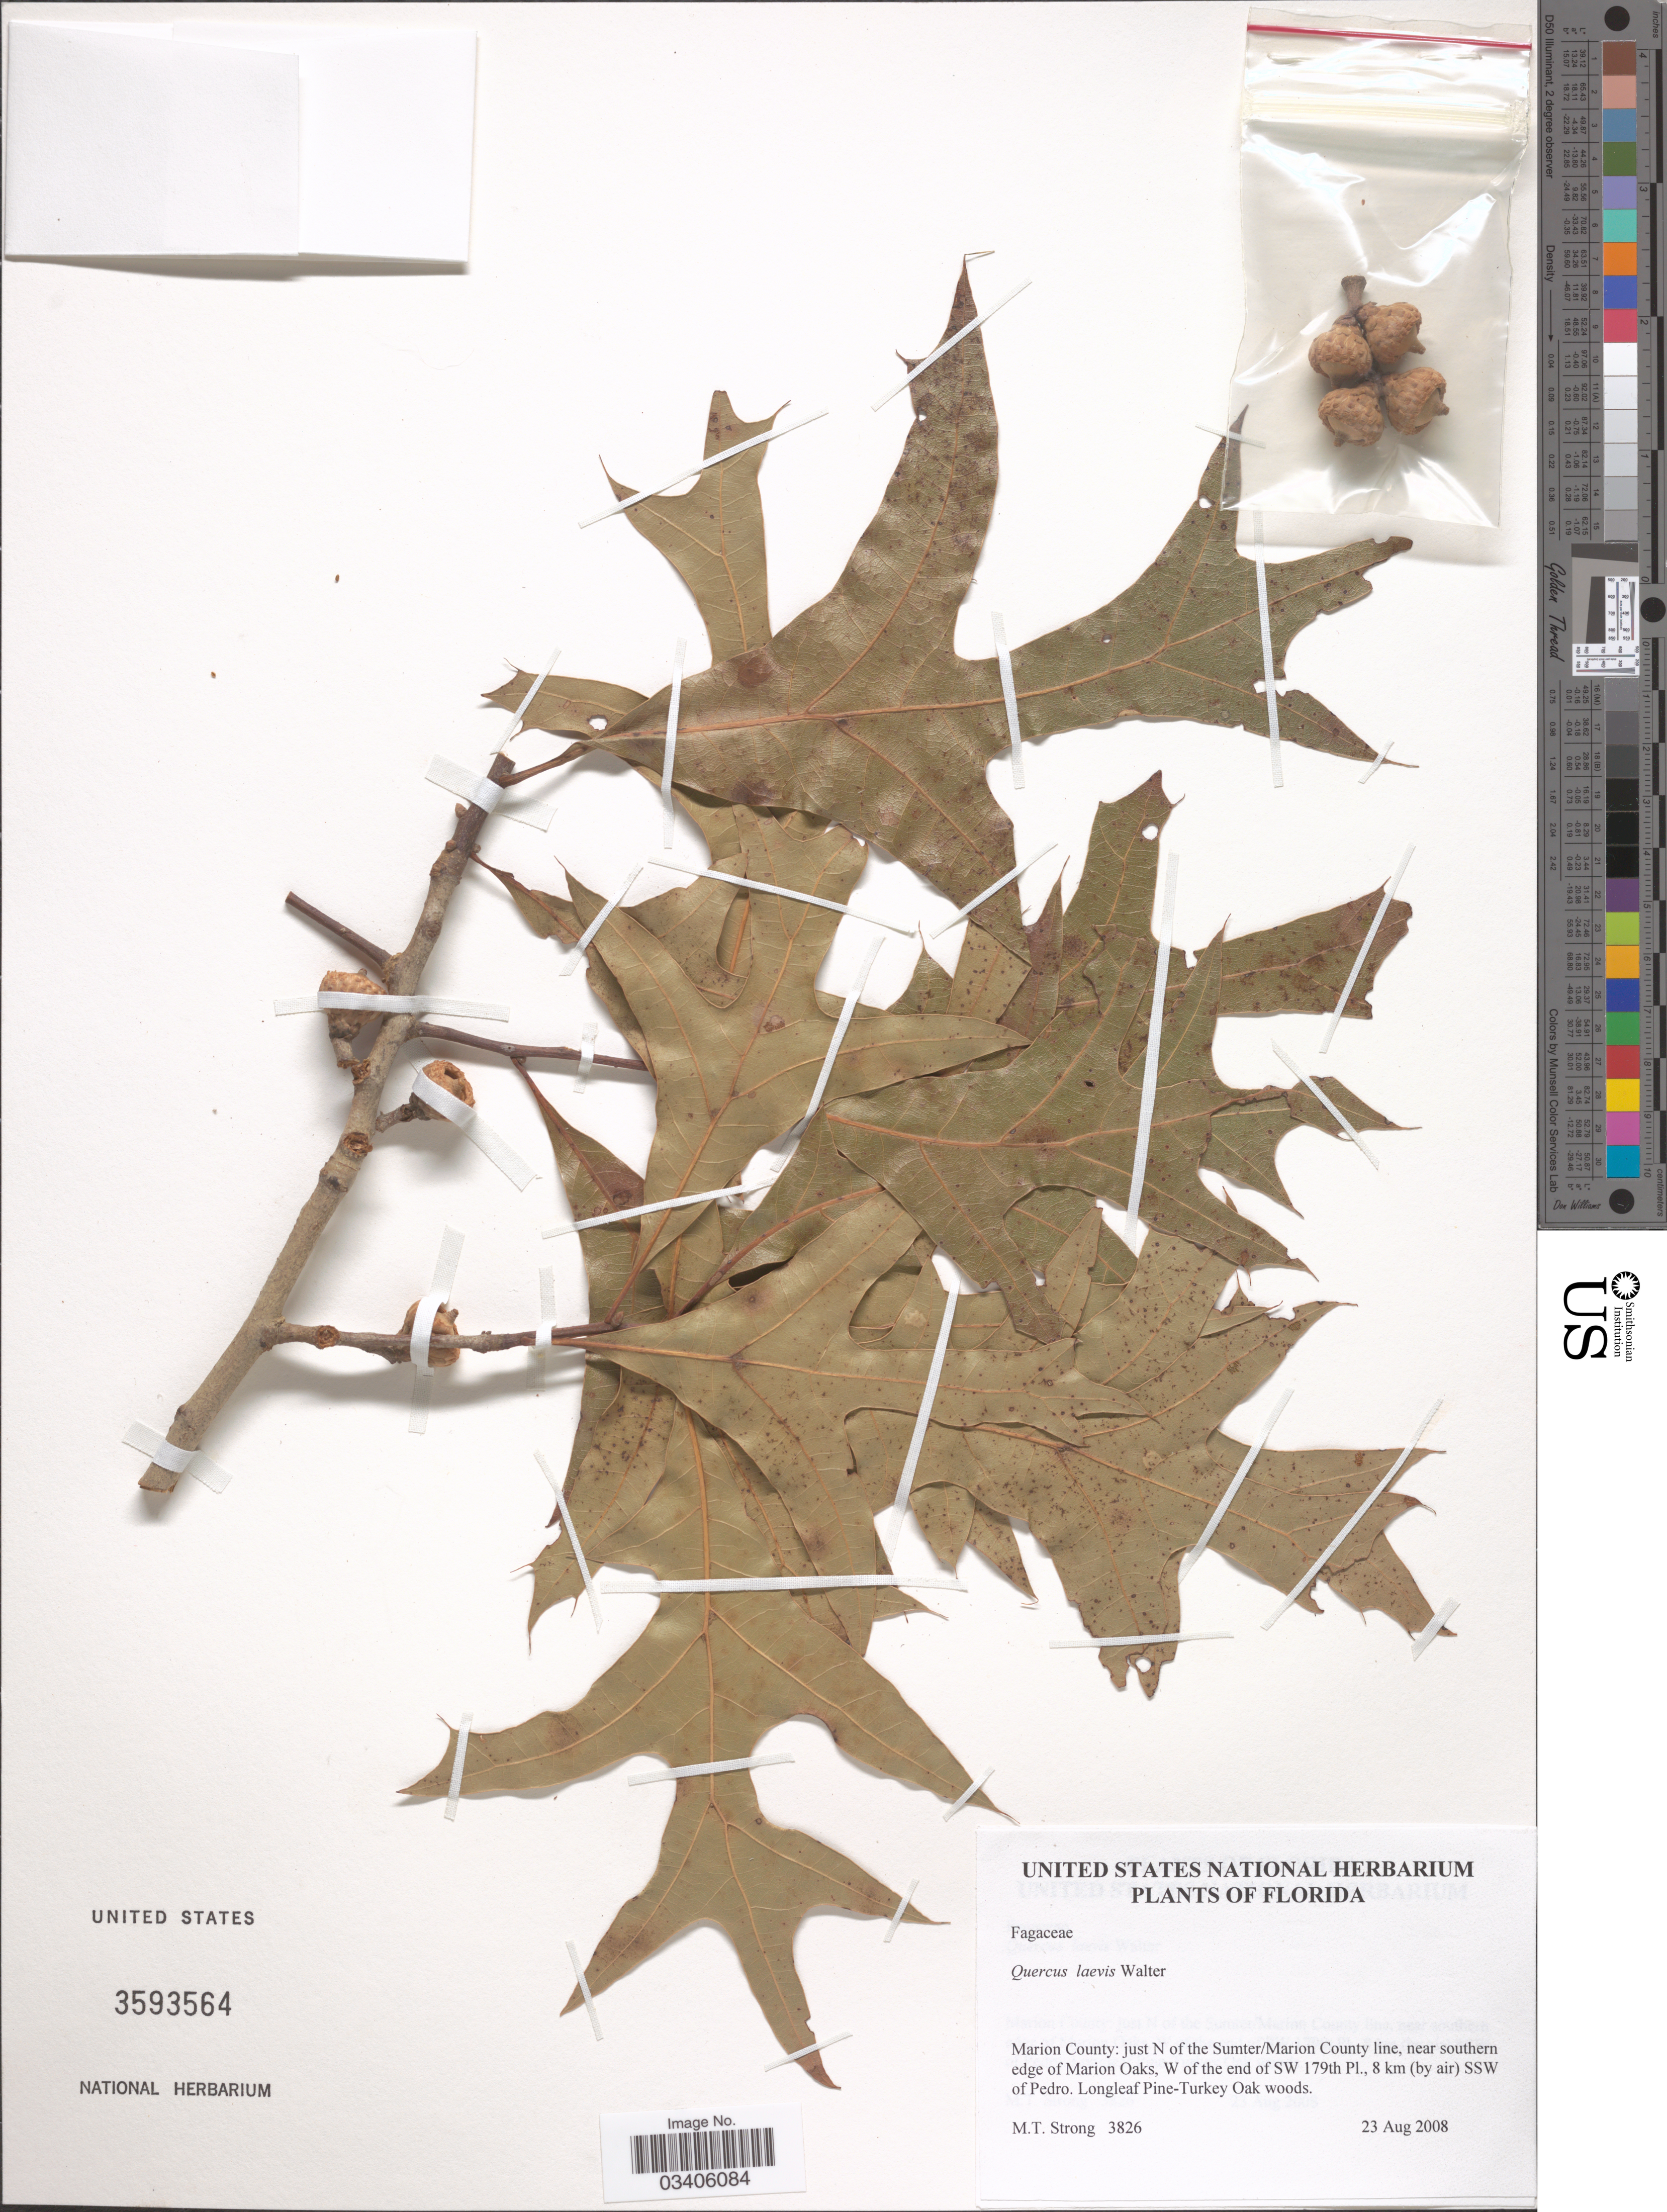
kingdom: Plantae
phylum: Tracheophyta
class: Magnoliopsida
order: Fagales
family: Fagaceae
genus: Quercus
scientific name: Quercus laevis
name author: Walter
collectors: M. T. Strong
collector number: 3826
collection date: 2008-08-23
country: United States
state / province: Florida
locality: Marion County: just N of the Sumter/ Marion County line, near southern edge of Marion Oaks, W of the end of SW 179th PI., 8 km (by air) SSW of Pedro.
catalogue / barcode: US 3593564